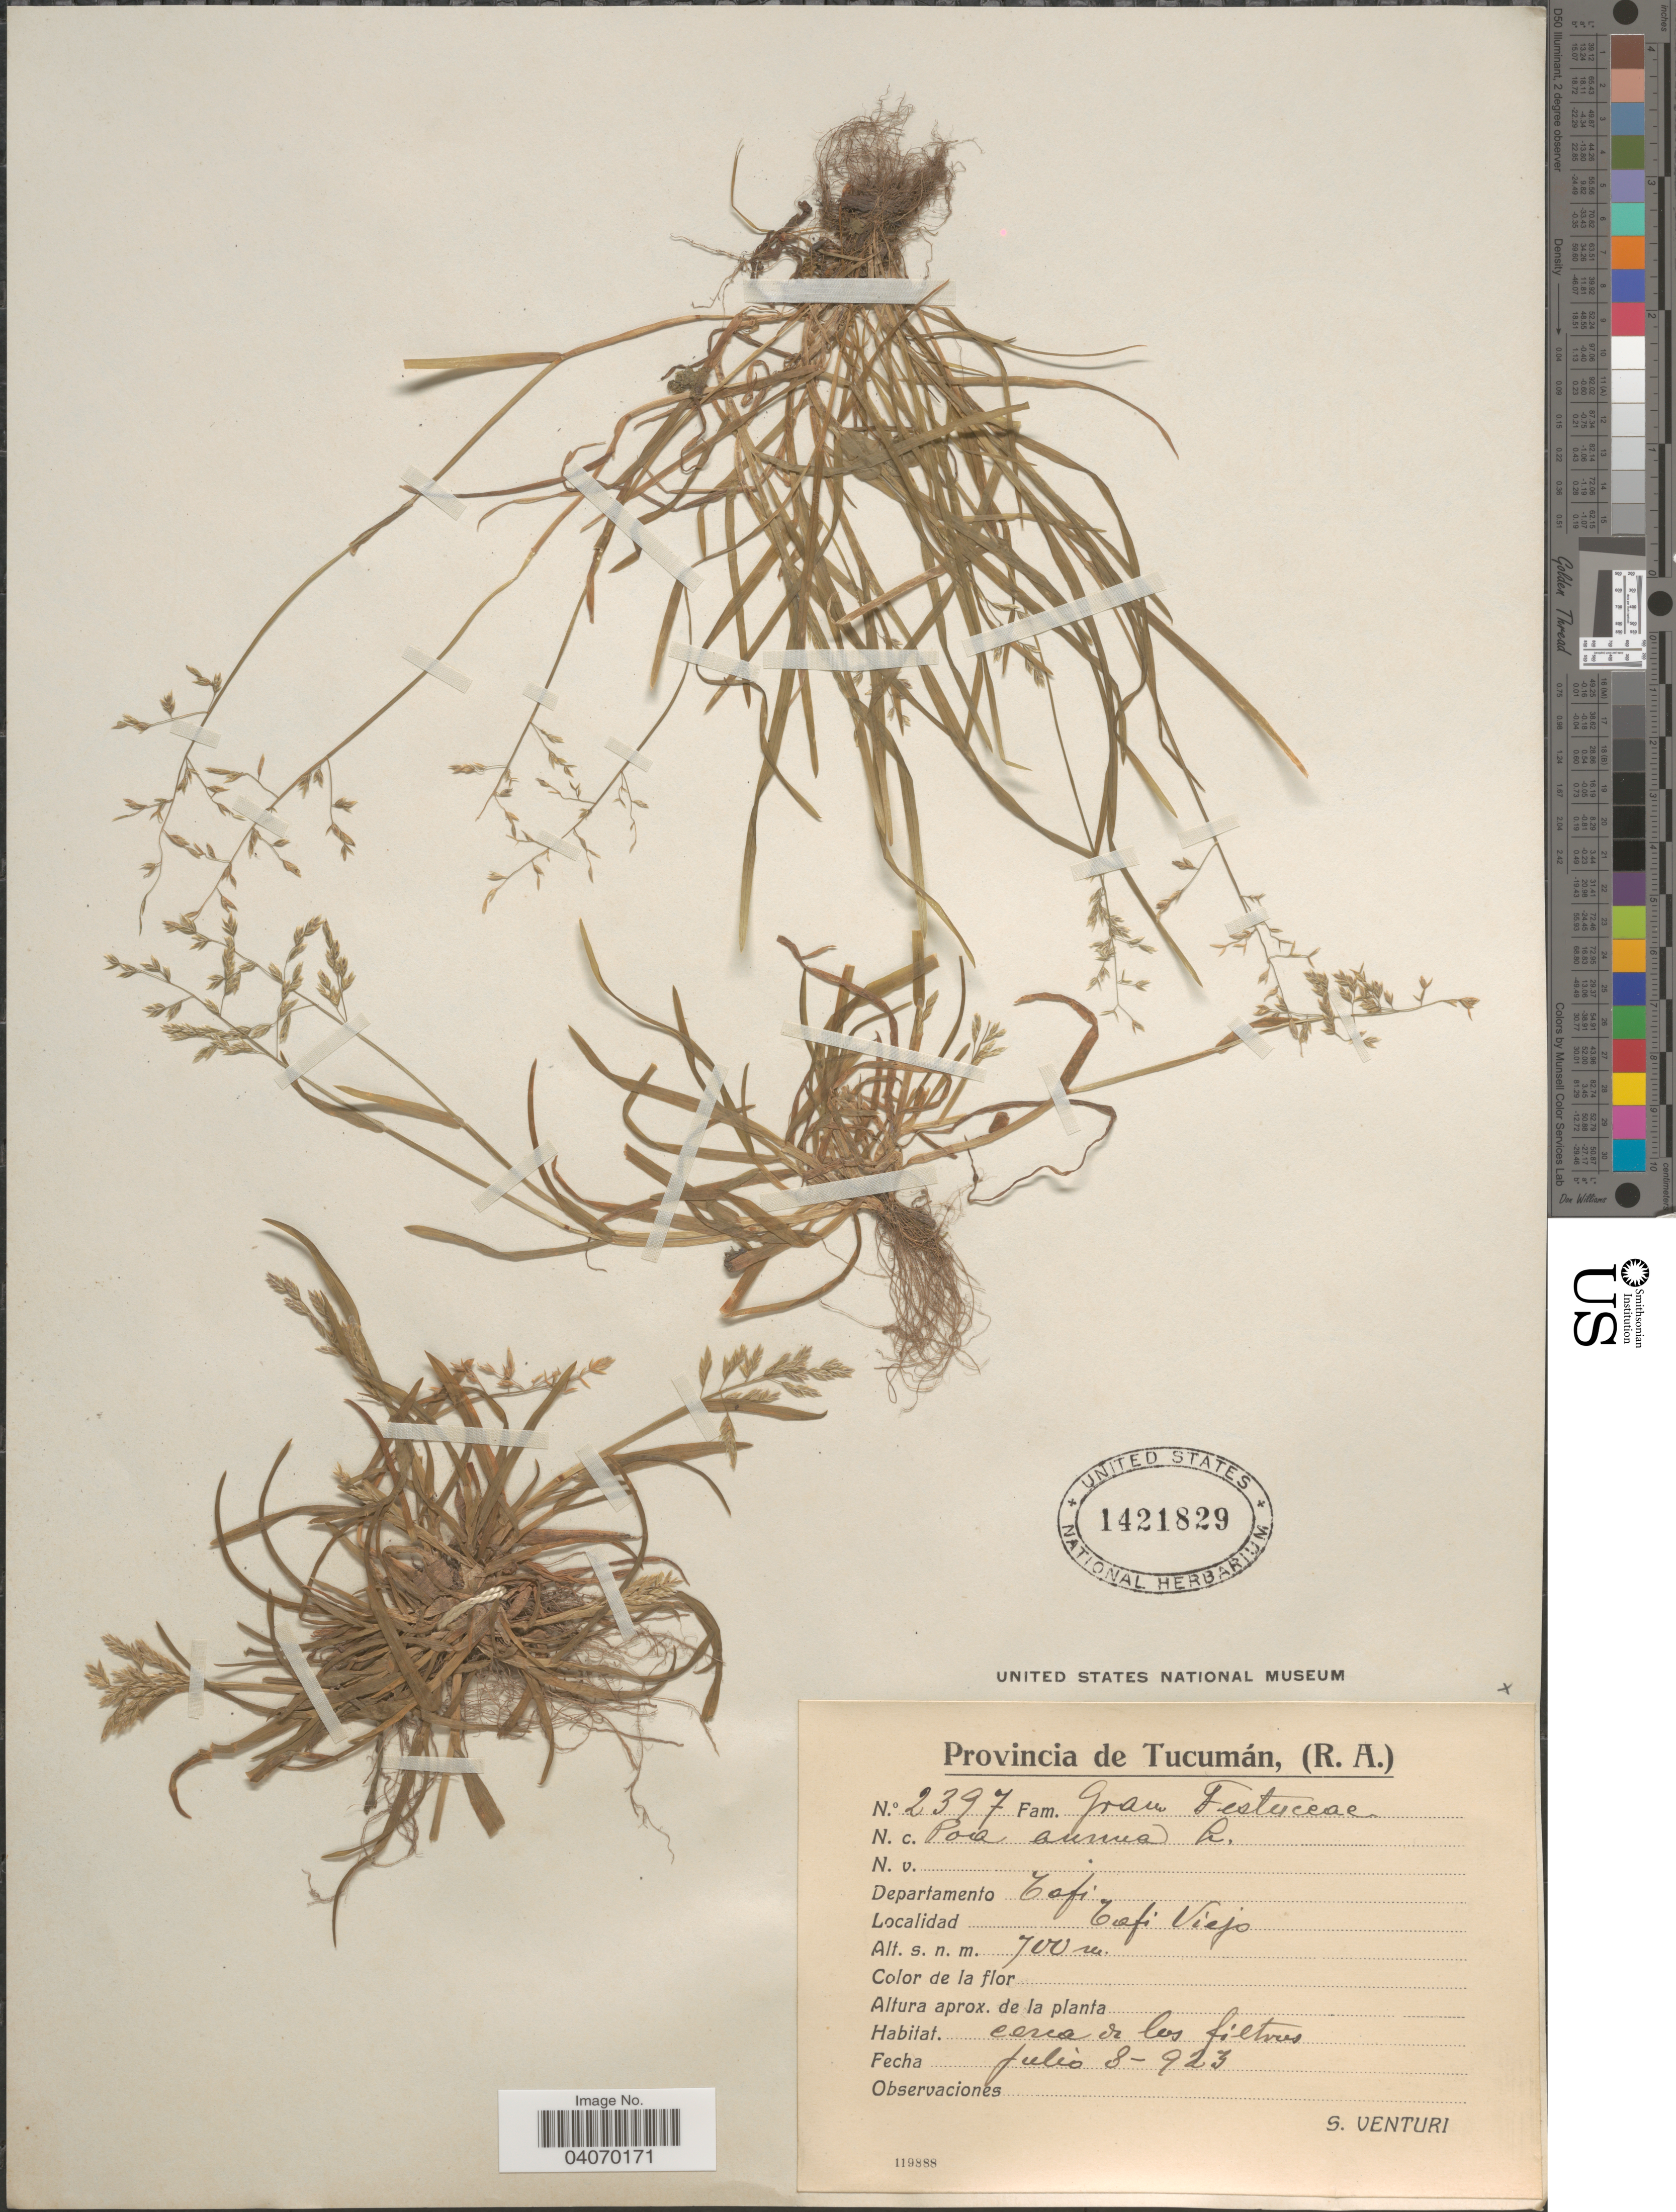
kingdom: Plantae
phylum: Tracheophyta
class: Liliopsida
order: Poales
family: Poaceae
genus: Poa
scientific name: Poa annua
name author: L.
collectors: S. Venturi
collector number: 2397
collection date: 1923-07-08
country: Argentina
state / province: Tucuman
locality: Departamento Tafi. Tafi Viejo.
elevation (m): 700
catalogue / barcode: US 1421829